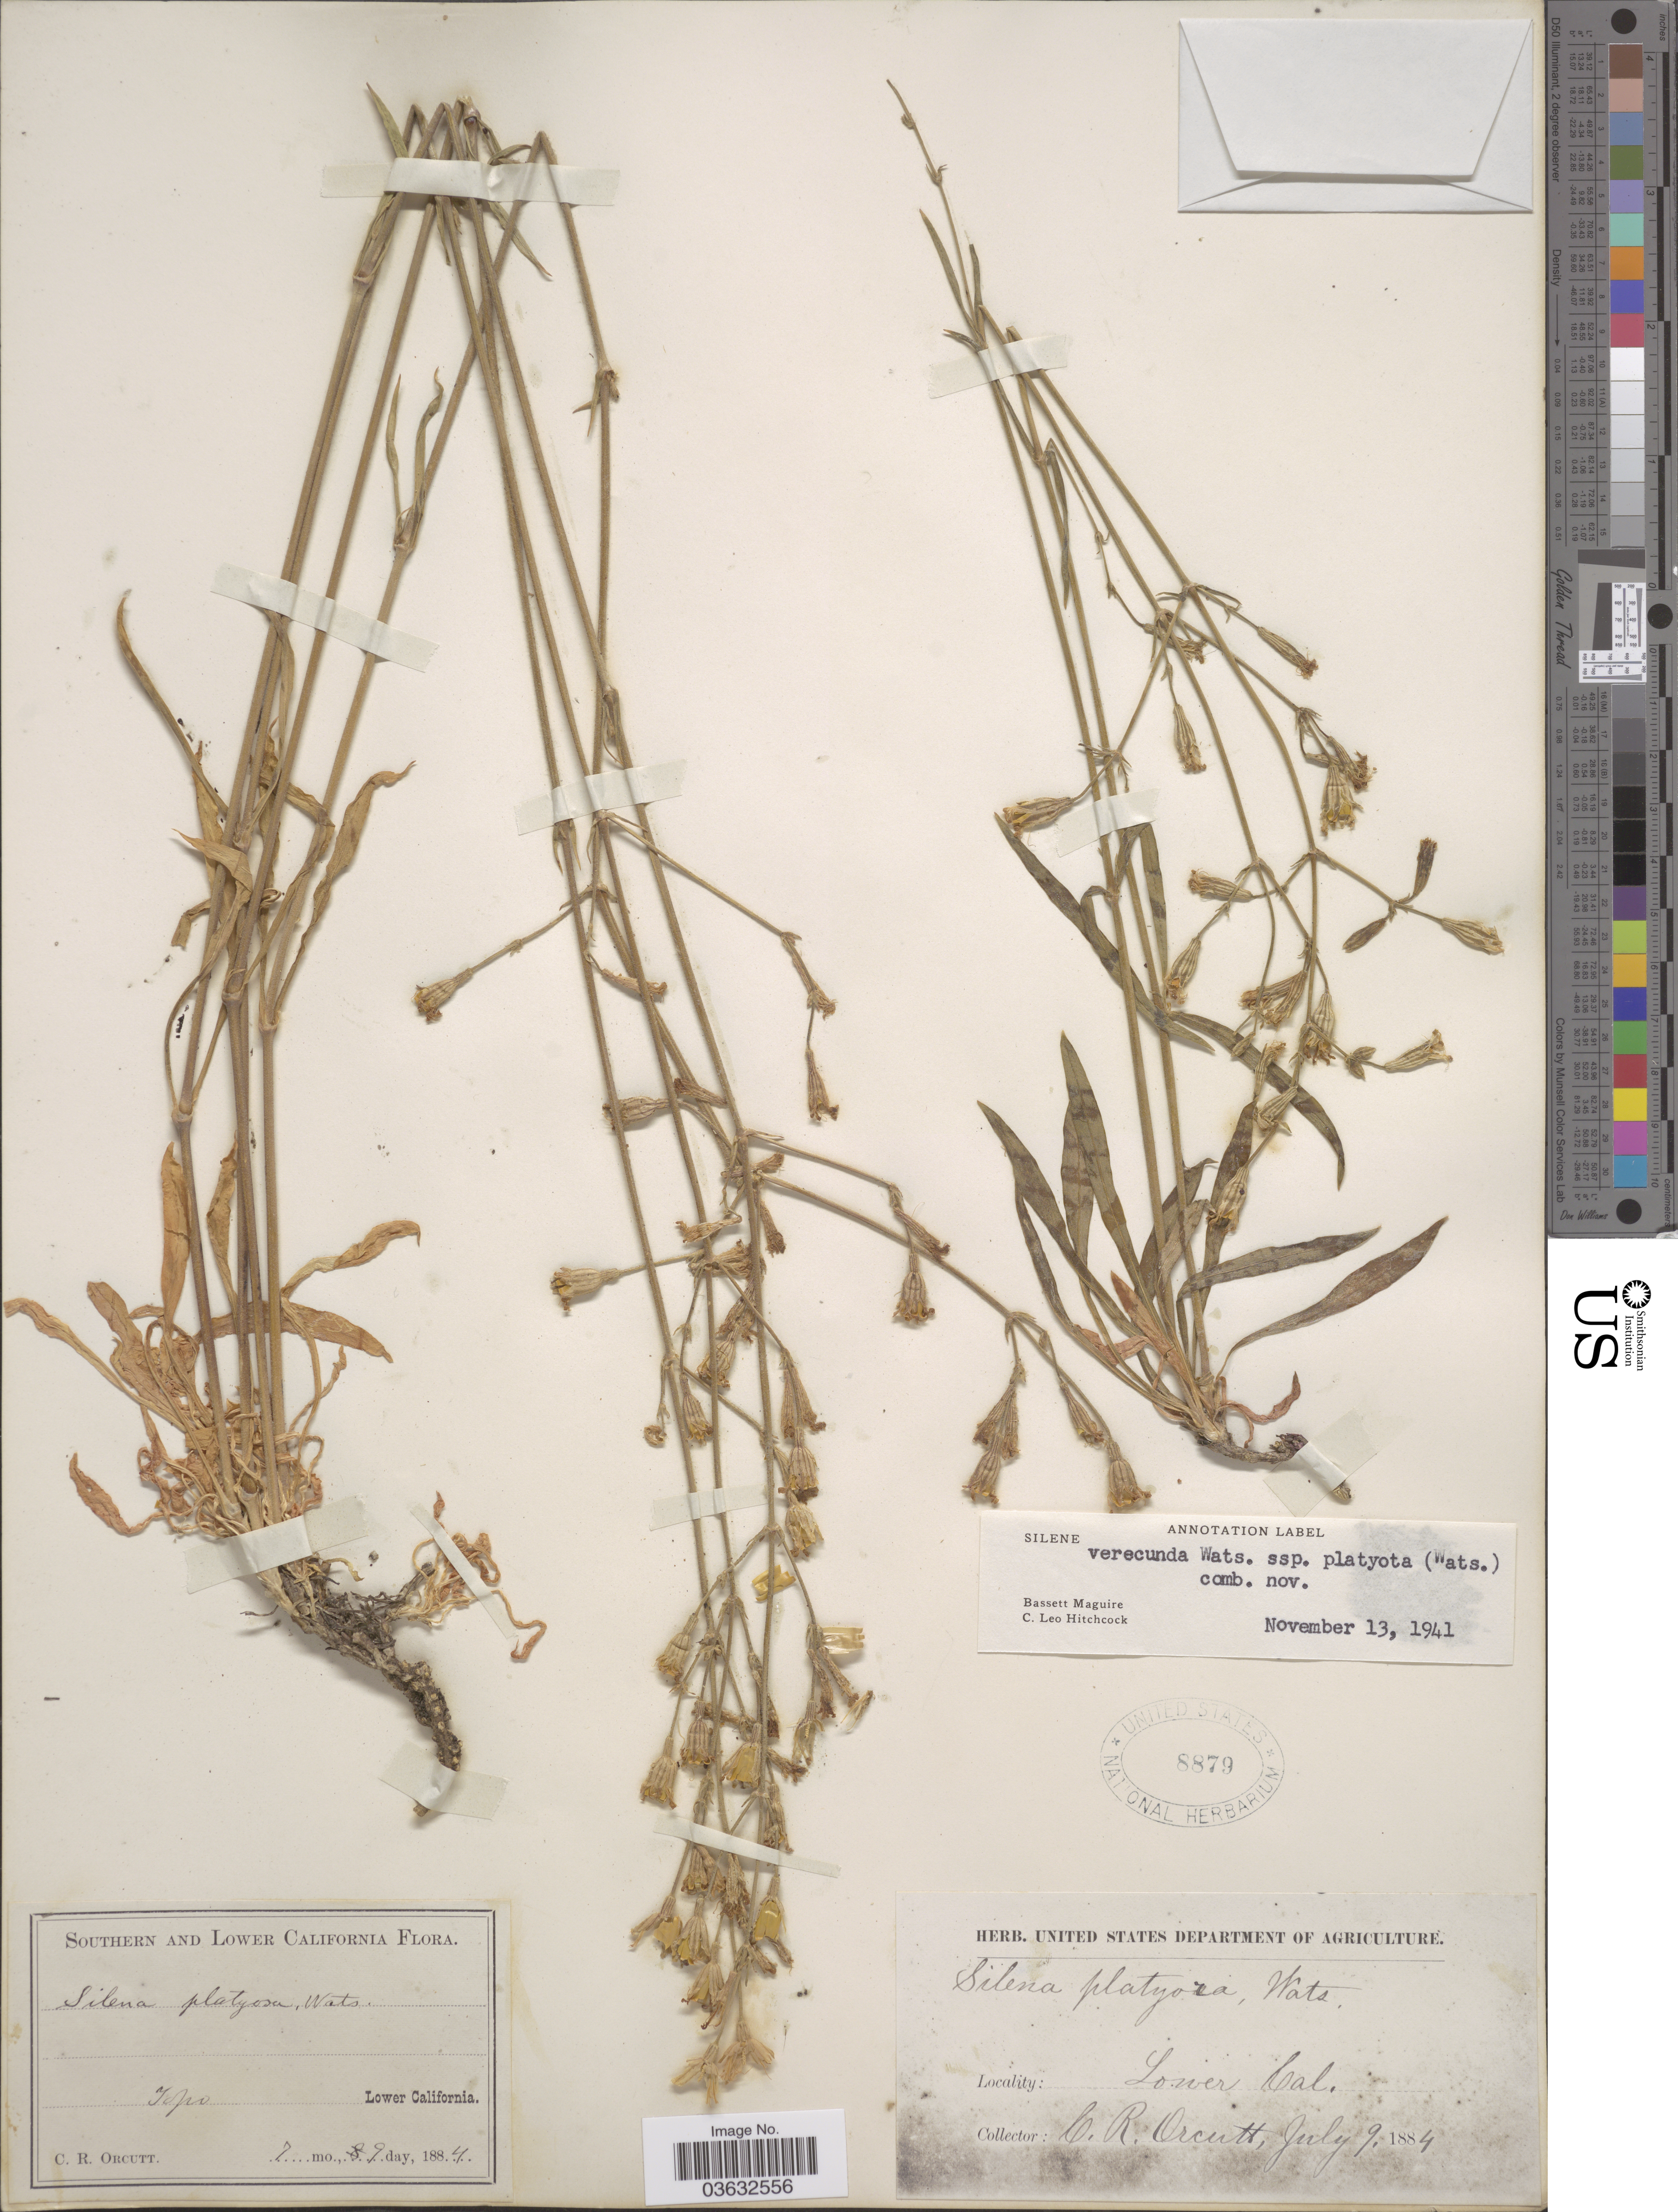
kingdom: Plantae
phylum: Tracheophyta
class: Magnoliopsida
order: Caryophyllales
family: Caryophyllaceae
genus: Silene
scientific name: Silene verecunda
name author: S. Watson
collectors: C. R. Orcutt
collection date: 1884-07-09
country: Mexico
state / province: Baja California Norte / Baja California Sur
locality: Lower California. Topo.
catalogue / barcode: US 8879